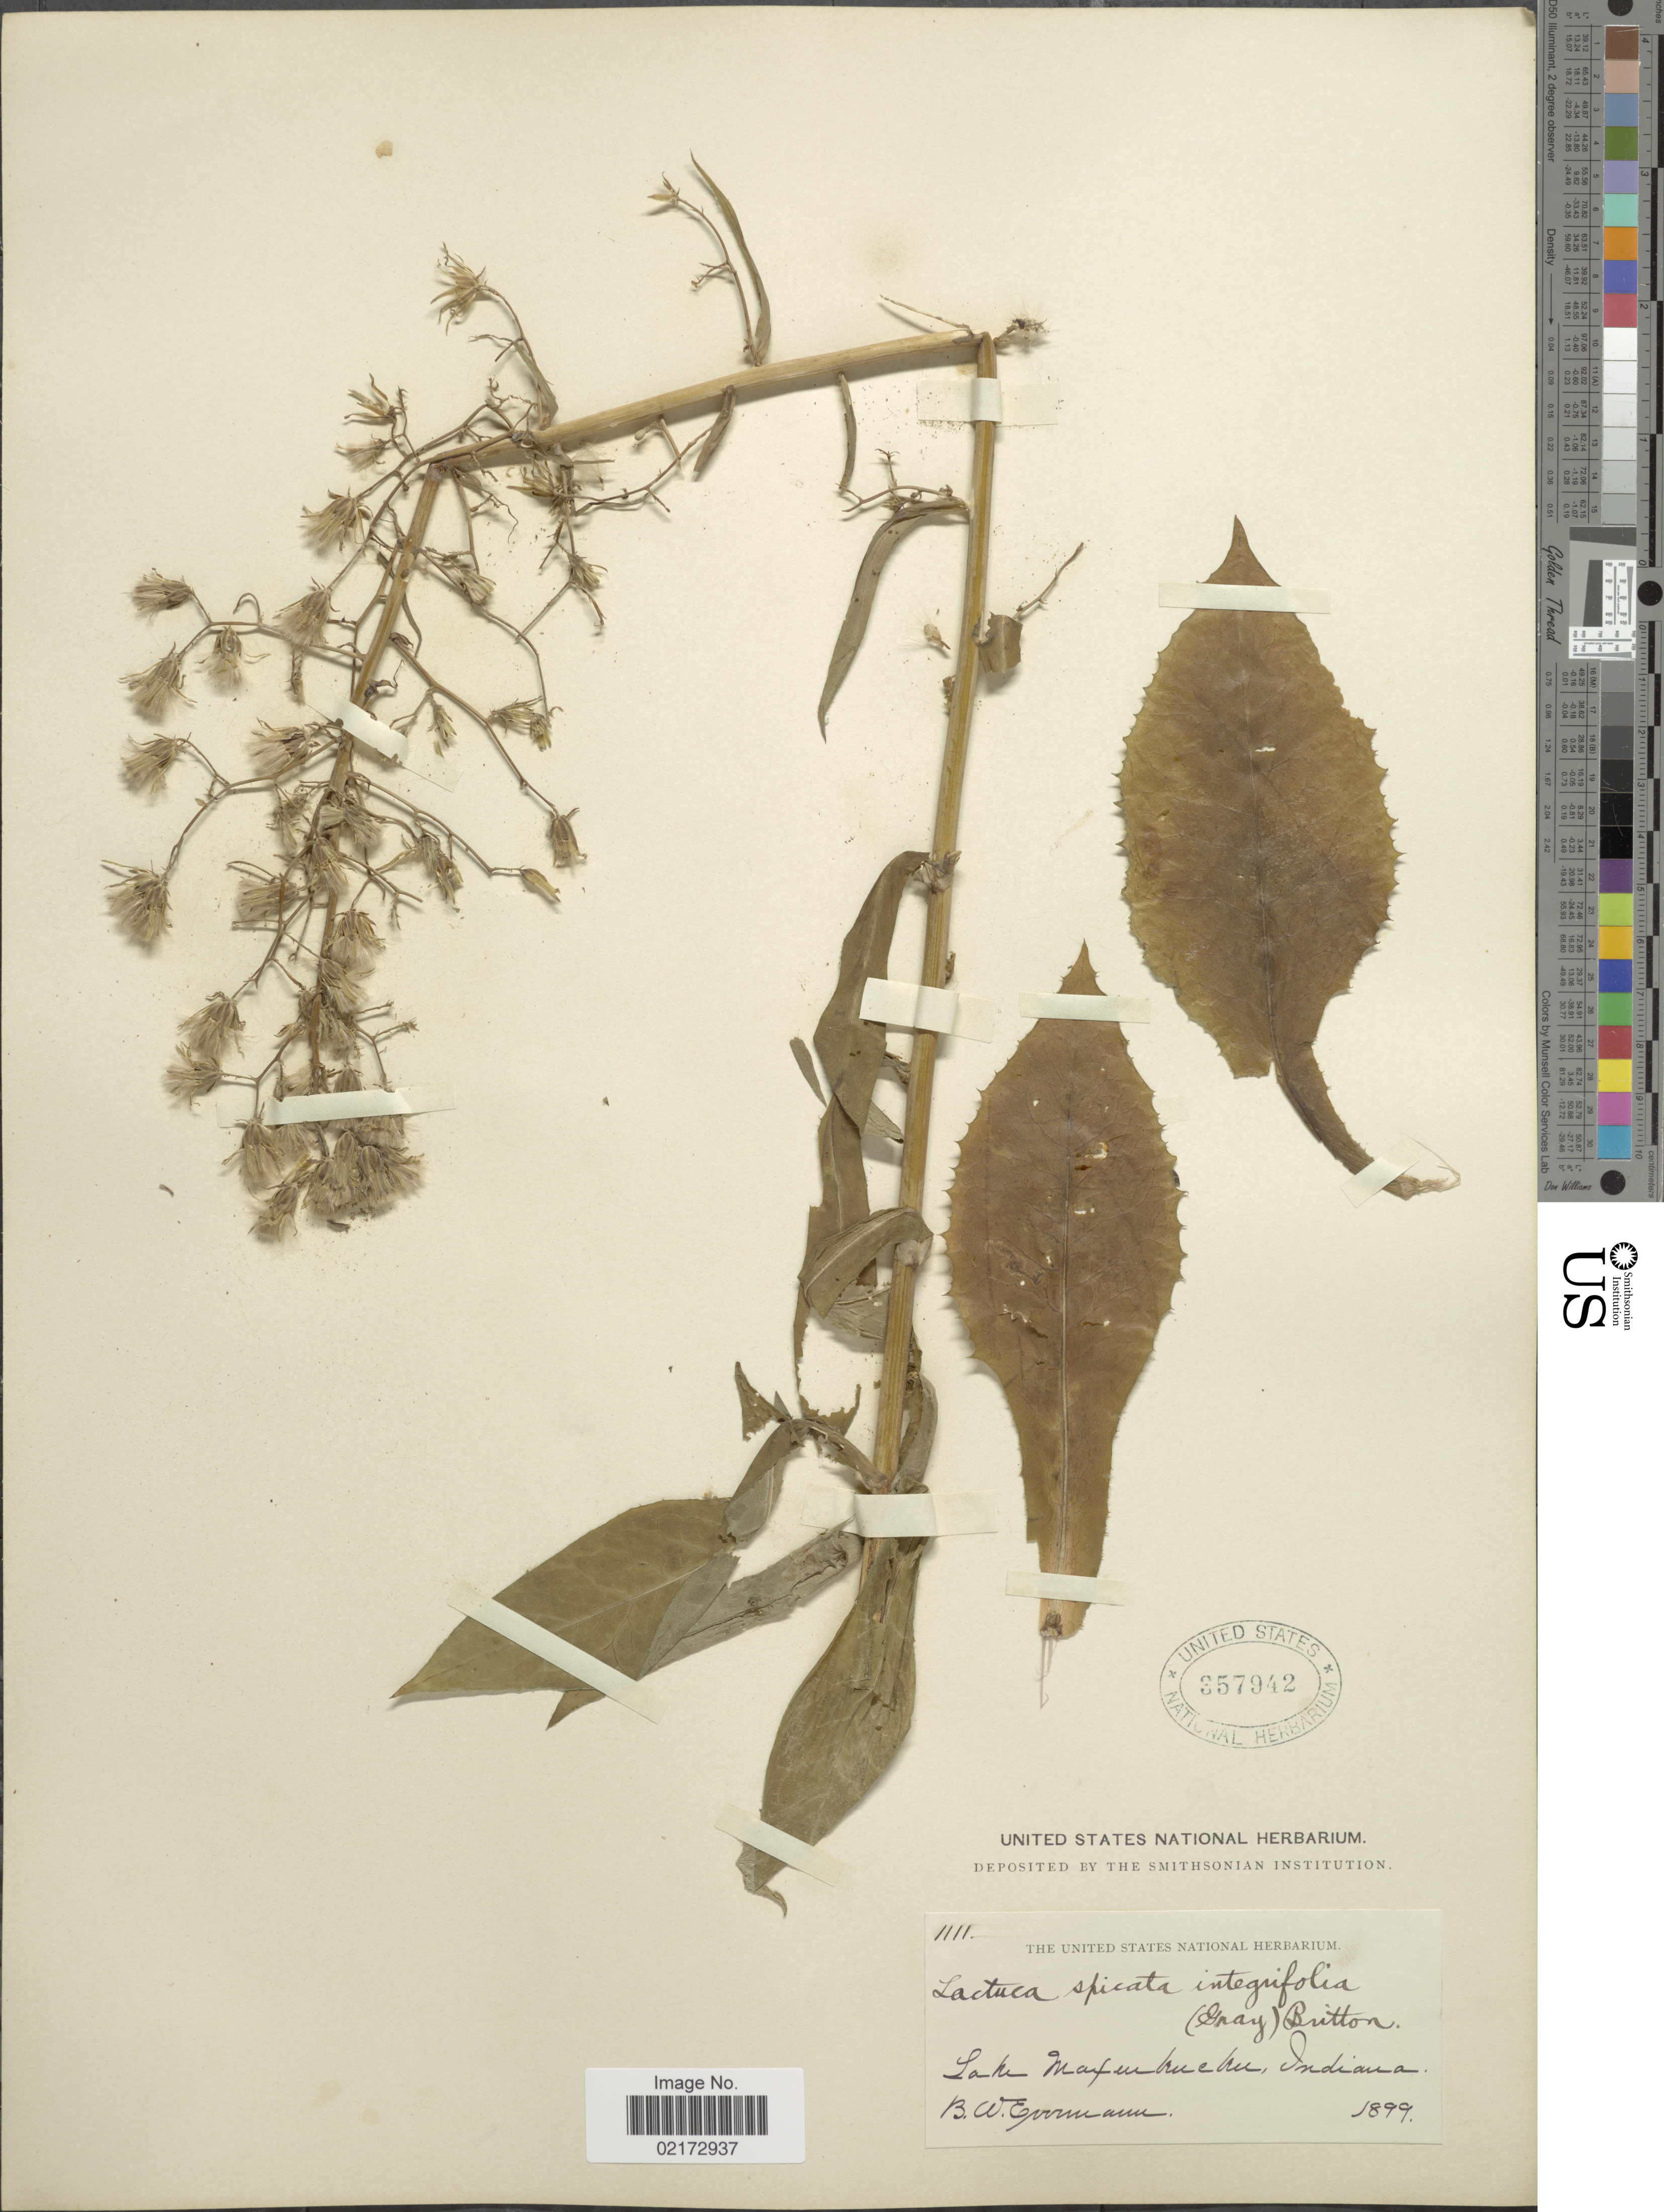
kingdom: Plantae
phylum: Tracheophyta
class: Magnoliopsida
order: Asterales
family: Asteraceae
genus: Lactuca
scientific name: Lactuca biennis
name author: (Moench) Fernald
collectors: B. W. Evermann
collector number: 1111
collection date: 1899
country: United States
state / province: Indiana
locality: Lake Maxinkuckee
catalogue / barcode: US 357942